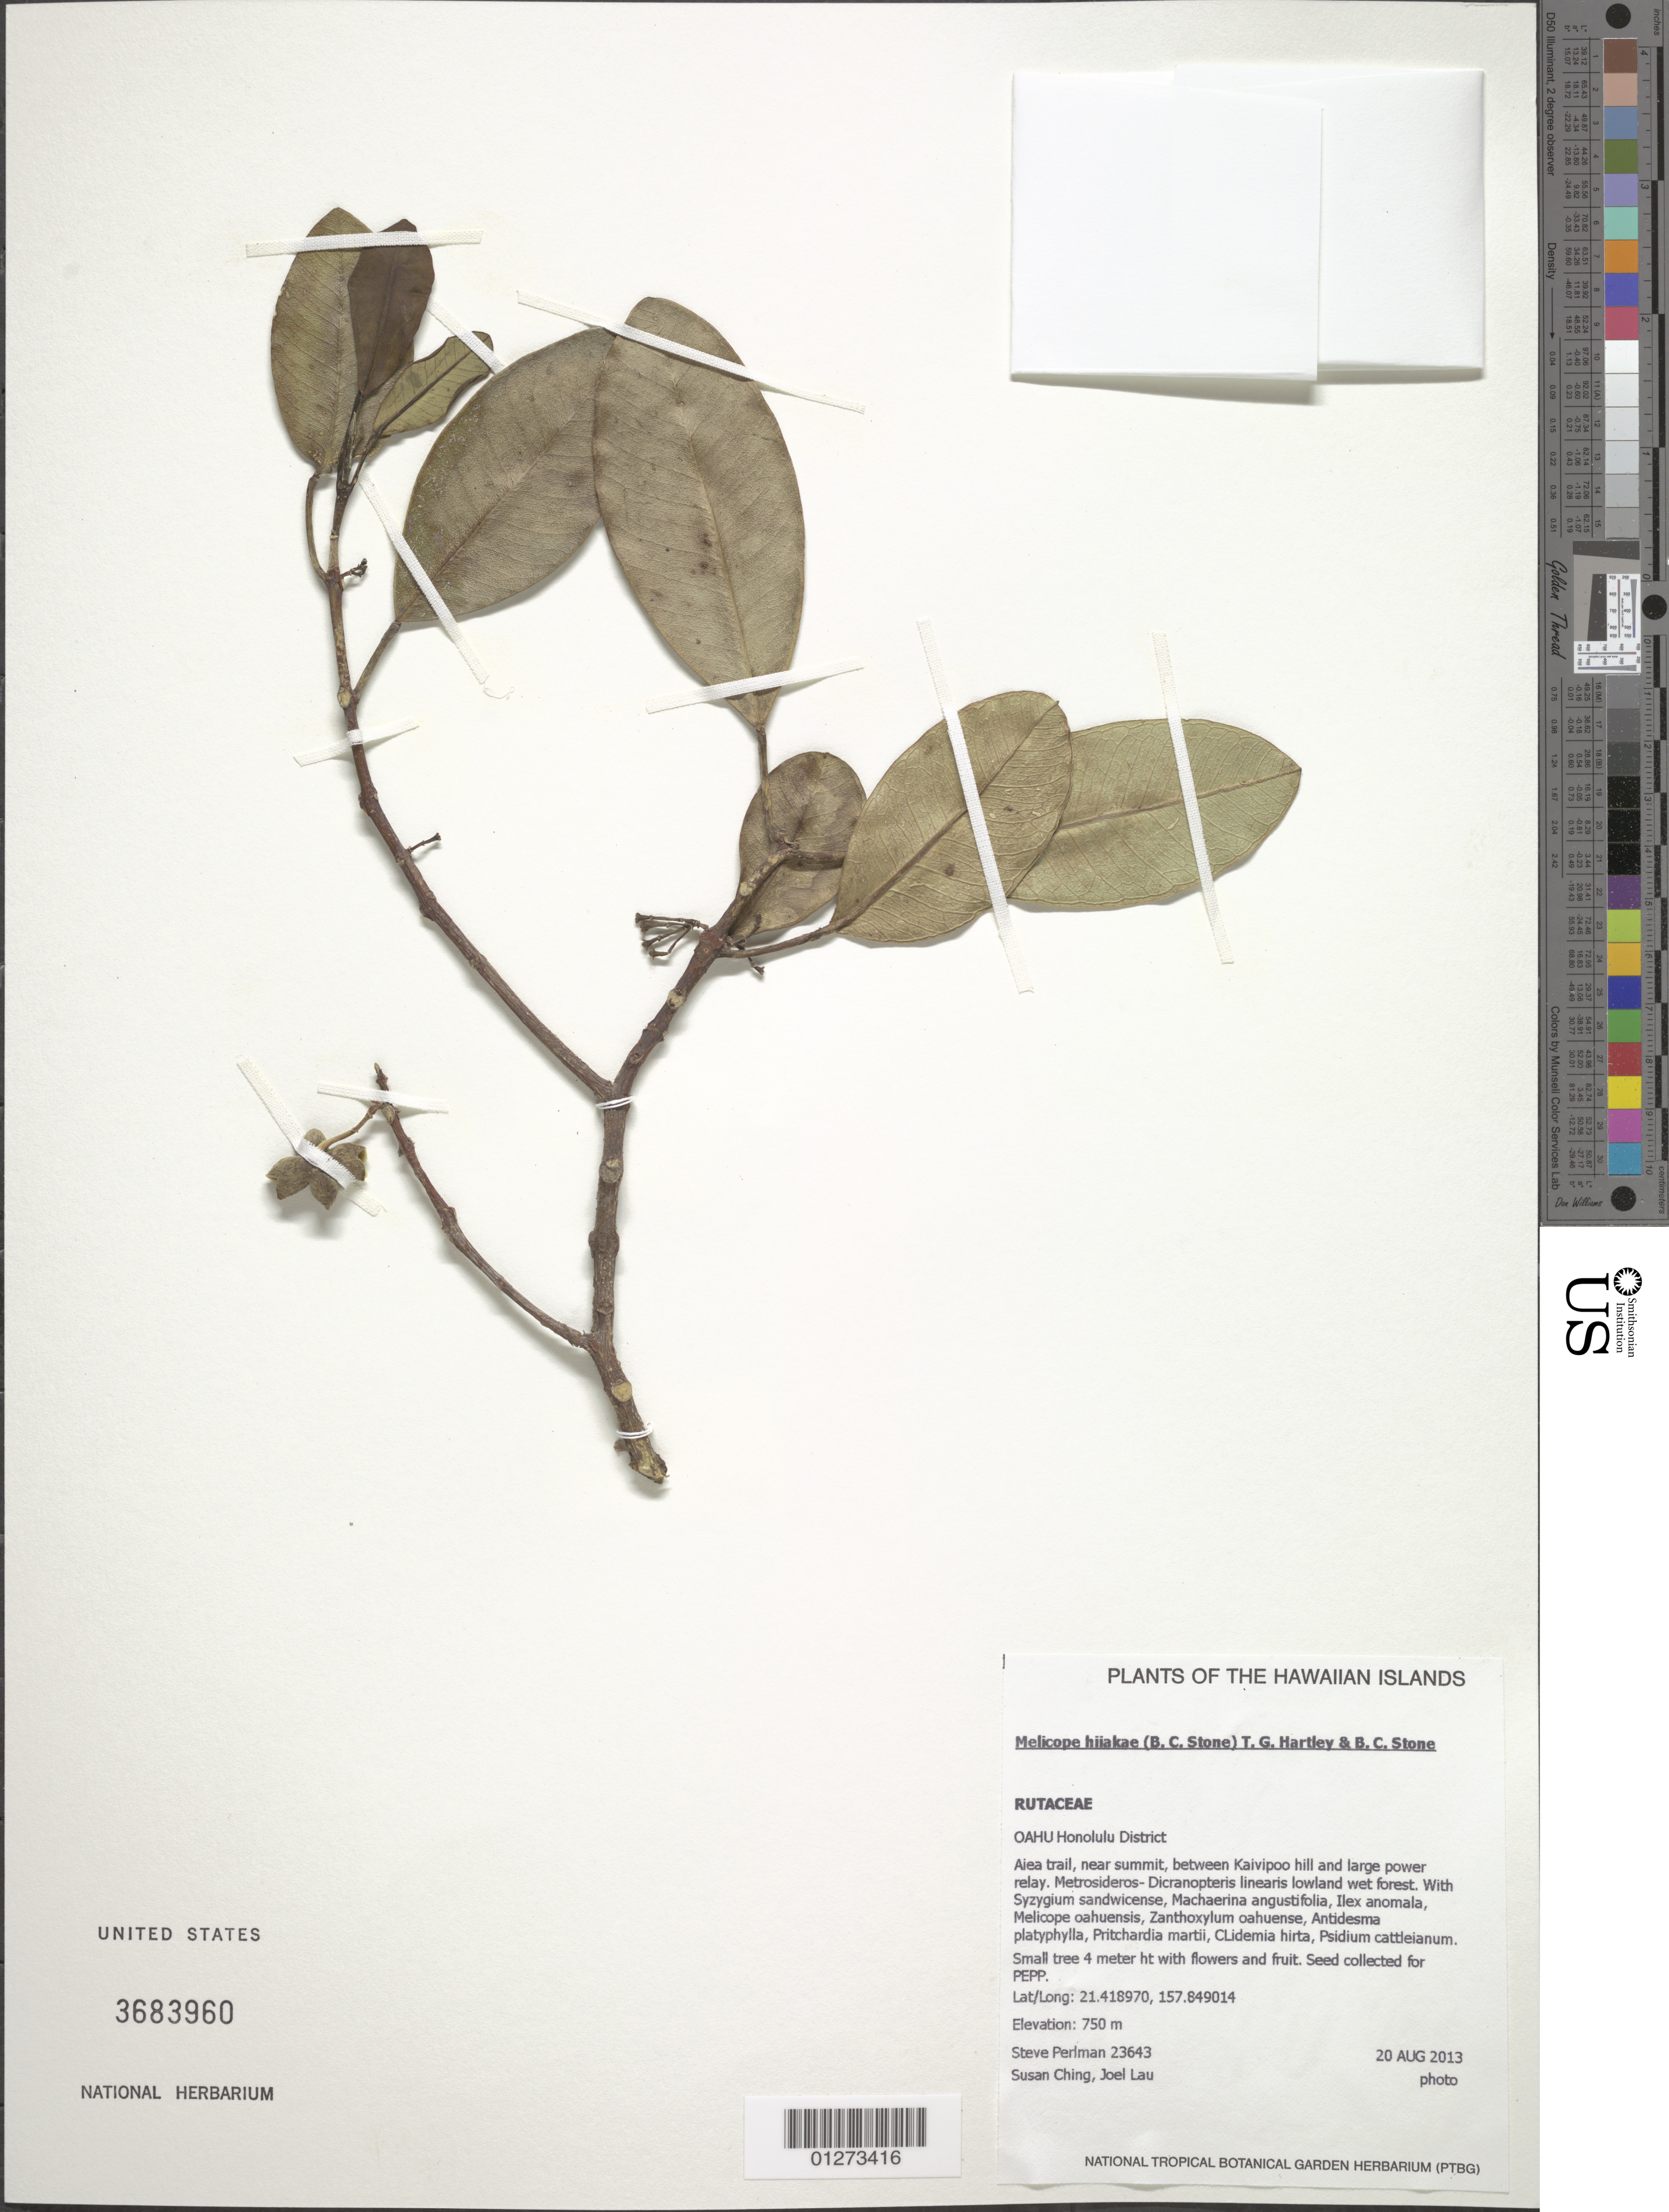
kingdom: Plantae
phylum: Tracheophyta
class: Magnoliopsida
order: Sapindales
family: Rutaceae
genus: Melicope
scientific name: Melicope hiiakae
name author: (B.C. Stone) T.G. Hartley & B.C. Stone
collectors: S. P. Perlman, S. Ching & J. Lau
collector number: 23643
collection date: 2013-08-20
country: United States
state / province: Hawaii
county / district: Honolulu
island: Oahu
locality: Aiea Trail, near summit, beteen Kaivipoo hill and large power relay.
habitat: Lowland wet forest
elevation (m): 750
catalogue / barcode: US 3683960